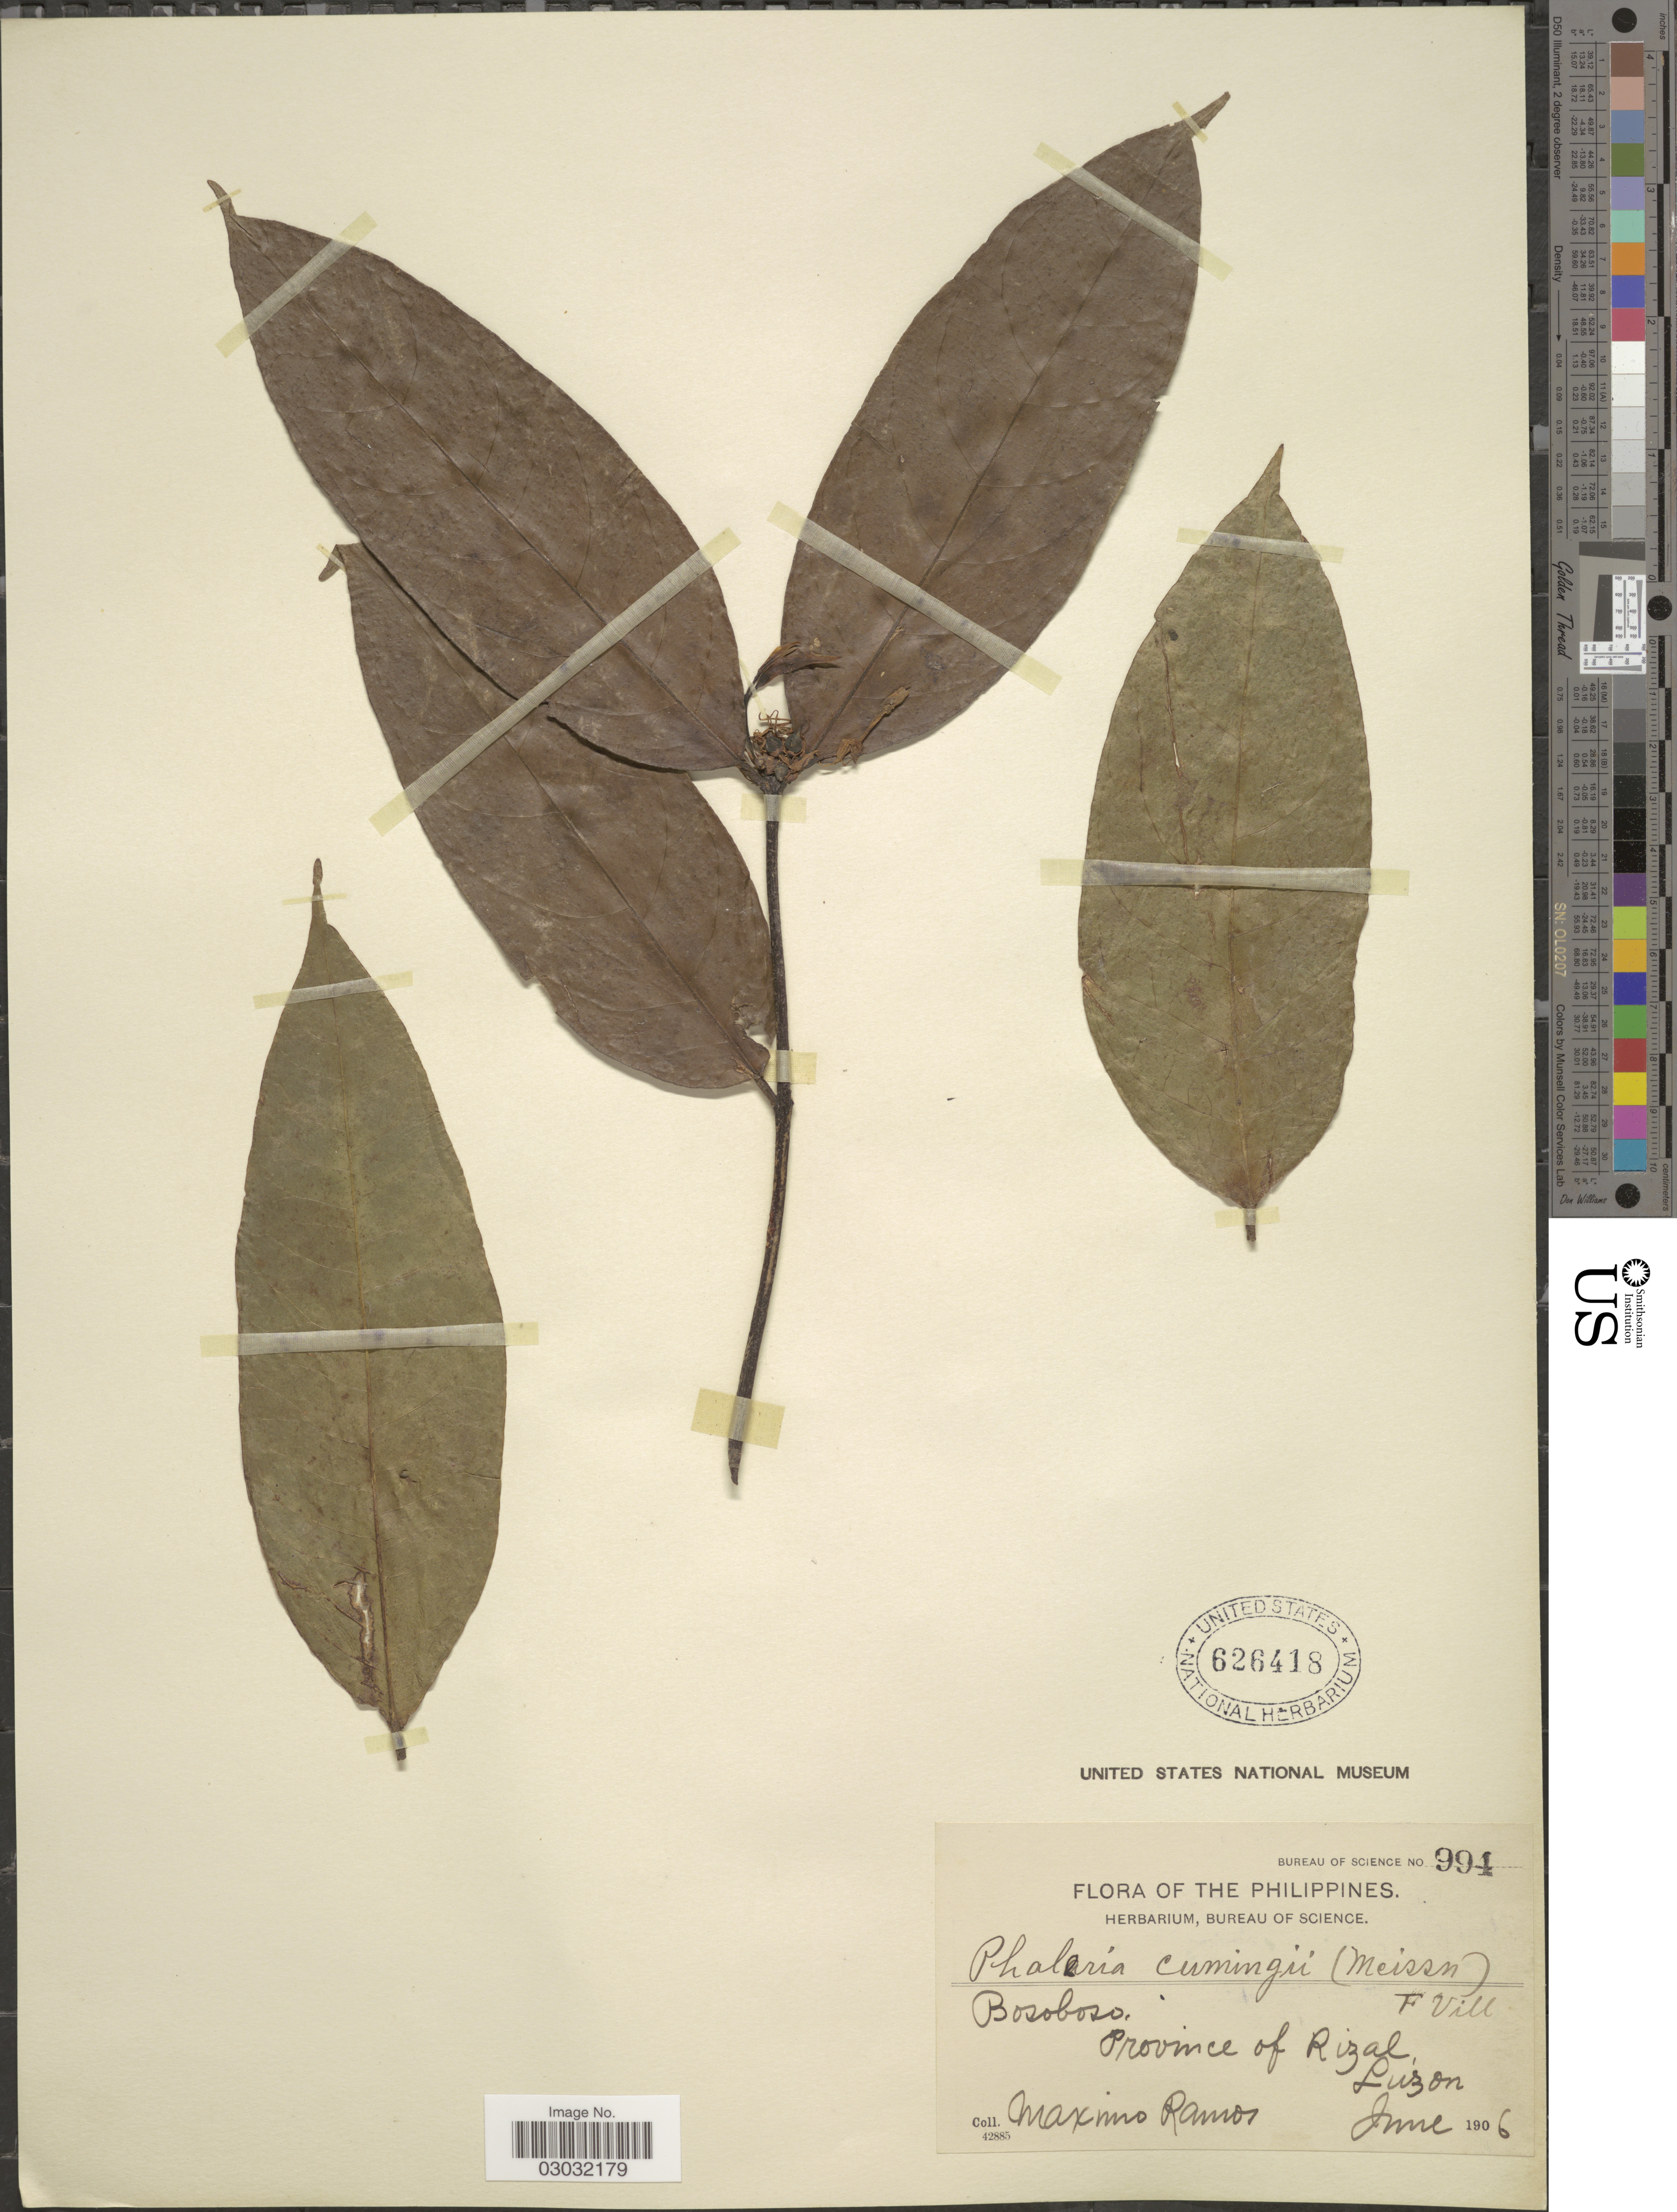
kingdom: Plantae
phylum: Tracheophyta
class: Magnoliopsida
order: Malvales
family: Thymelaeaceae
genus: Phaleria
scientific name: Phaleria cumingii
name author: (Meisn.) Fern.-Vill.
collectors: M. Ramos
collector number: Bureau of Science 994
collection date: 1906-06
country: Philippines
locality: Bosoboso. Province of Rizal, Luzon.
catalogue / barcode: US 626418